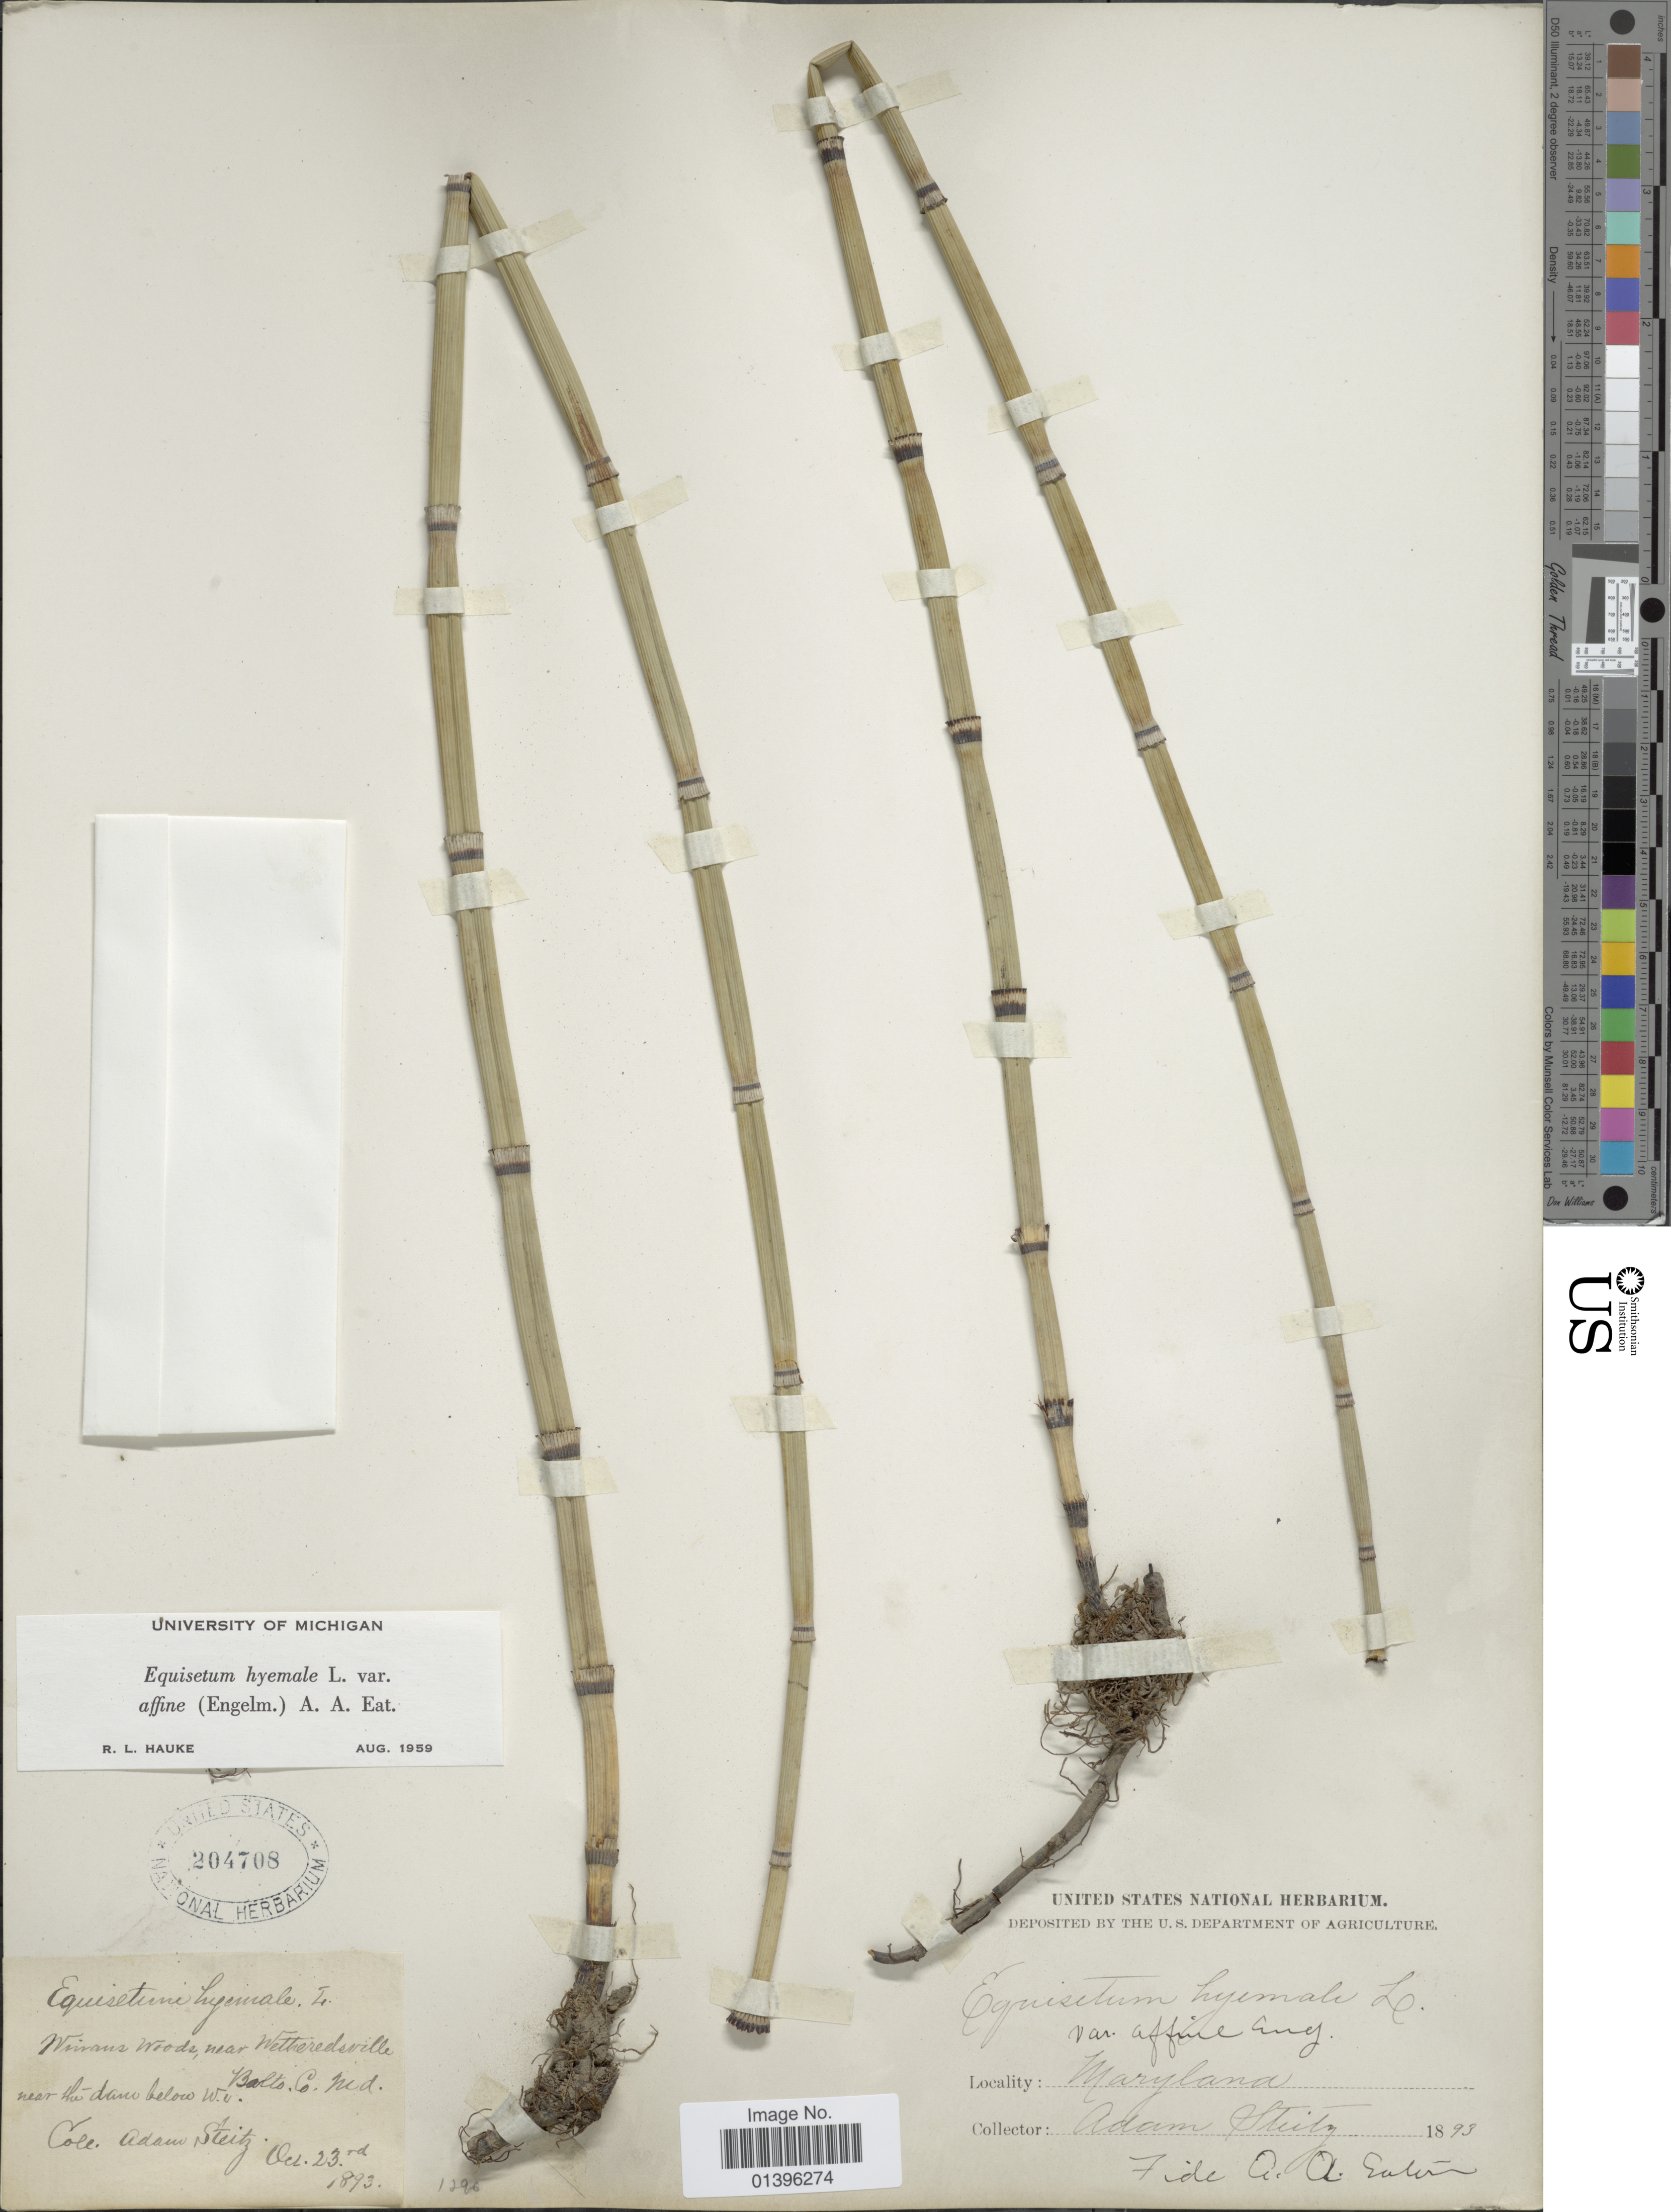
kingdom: Plantae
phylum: Tracheophyta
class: Polypodiopsida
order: Equisetales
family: Equisetaceae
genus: Equisetum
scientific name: Equisetum hyemale var. affine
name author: (Engelm.) A.A. Eaton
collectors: A. Steitz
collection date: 1893-10-23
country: United States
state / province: Maryland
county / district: Baltimore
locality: Winans Woods, near Wetheredsville, Balto. Co. Md. near the dam below W.U.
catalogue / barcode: US 204708